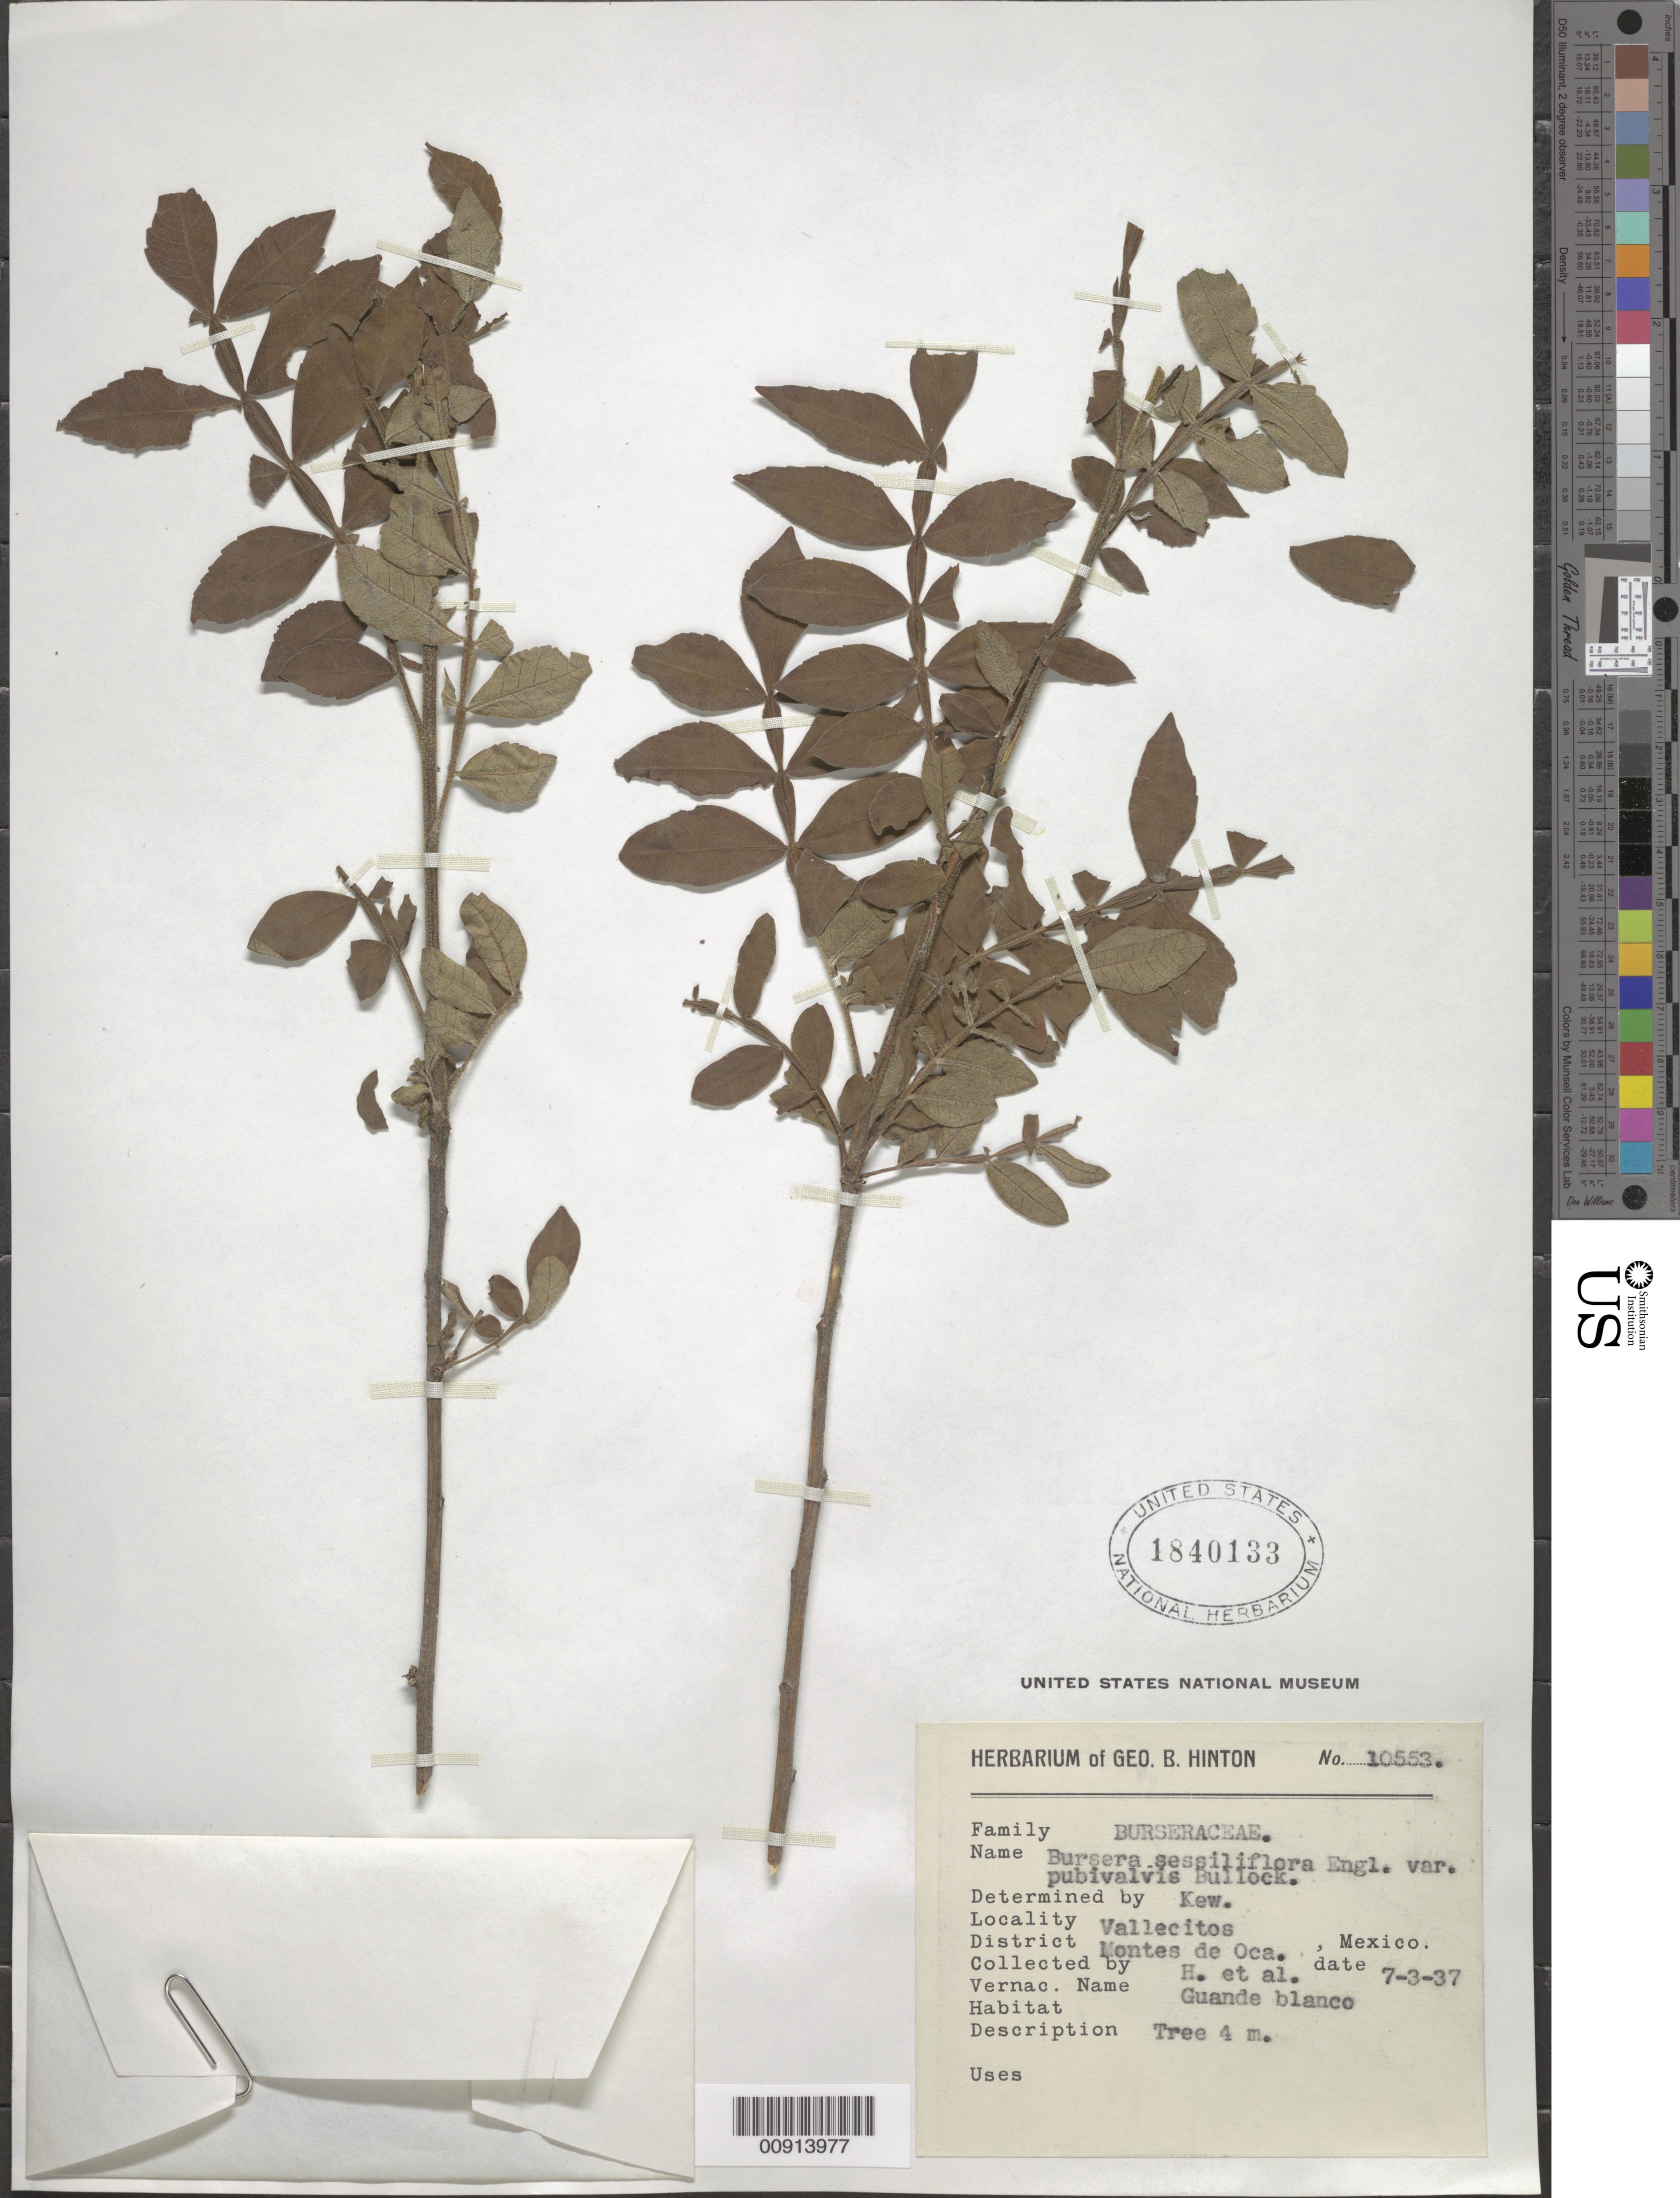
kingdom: Plantae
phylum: Tracheophyta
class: Magnoliopsida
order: Sapindales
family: Burseraceae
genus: Bursera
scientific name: Bursera sessiliflora var. pubivalvis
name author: Bullock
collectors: G. B. Hinton & et al.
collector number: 10553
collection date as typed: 03 Jul 1937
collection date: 1937-07-03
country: Mexico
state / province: Guerrero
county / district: Montes de Oca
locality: Vallecitos, District Montes de Oca, Guerrero.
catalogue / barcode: US 1840133